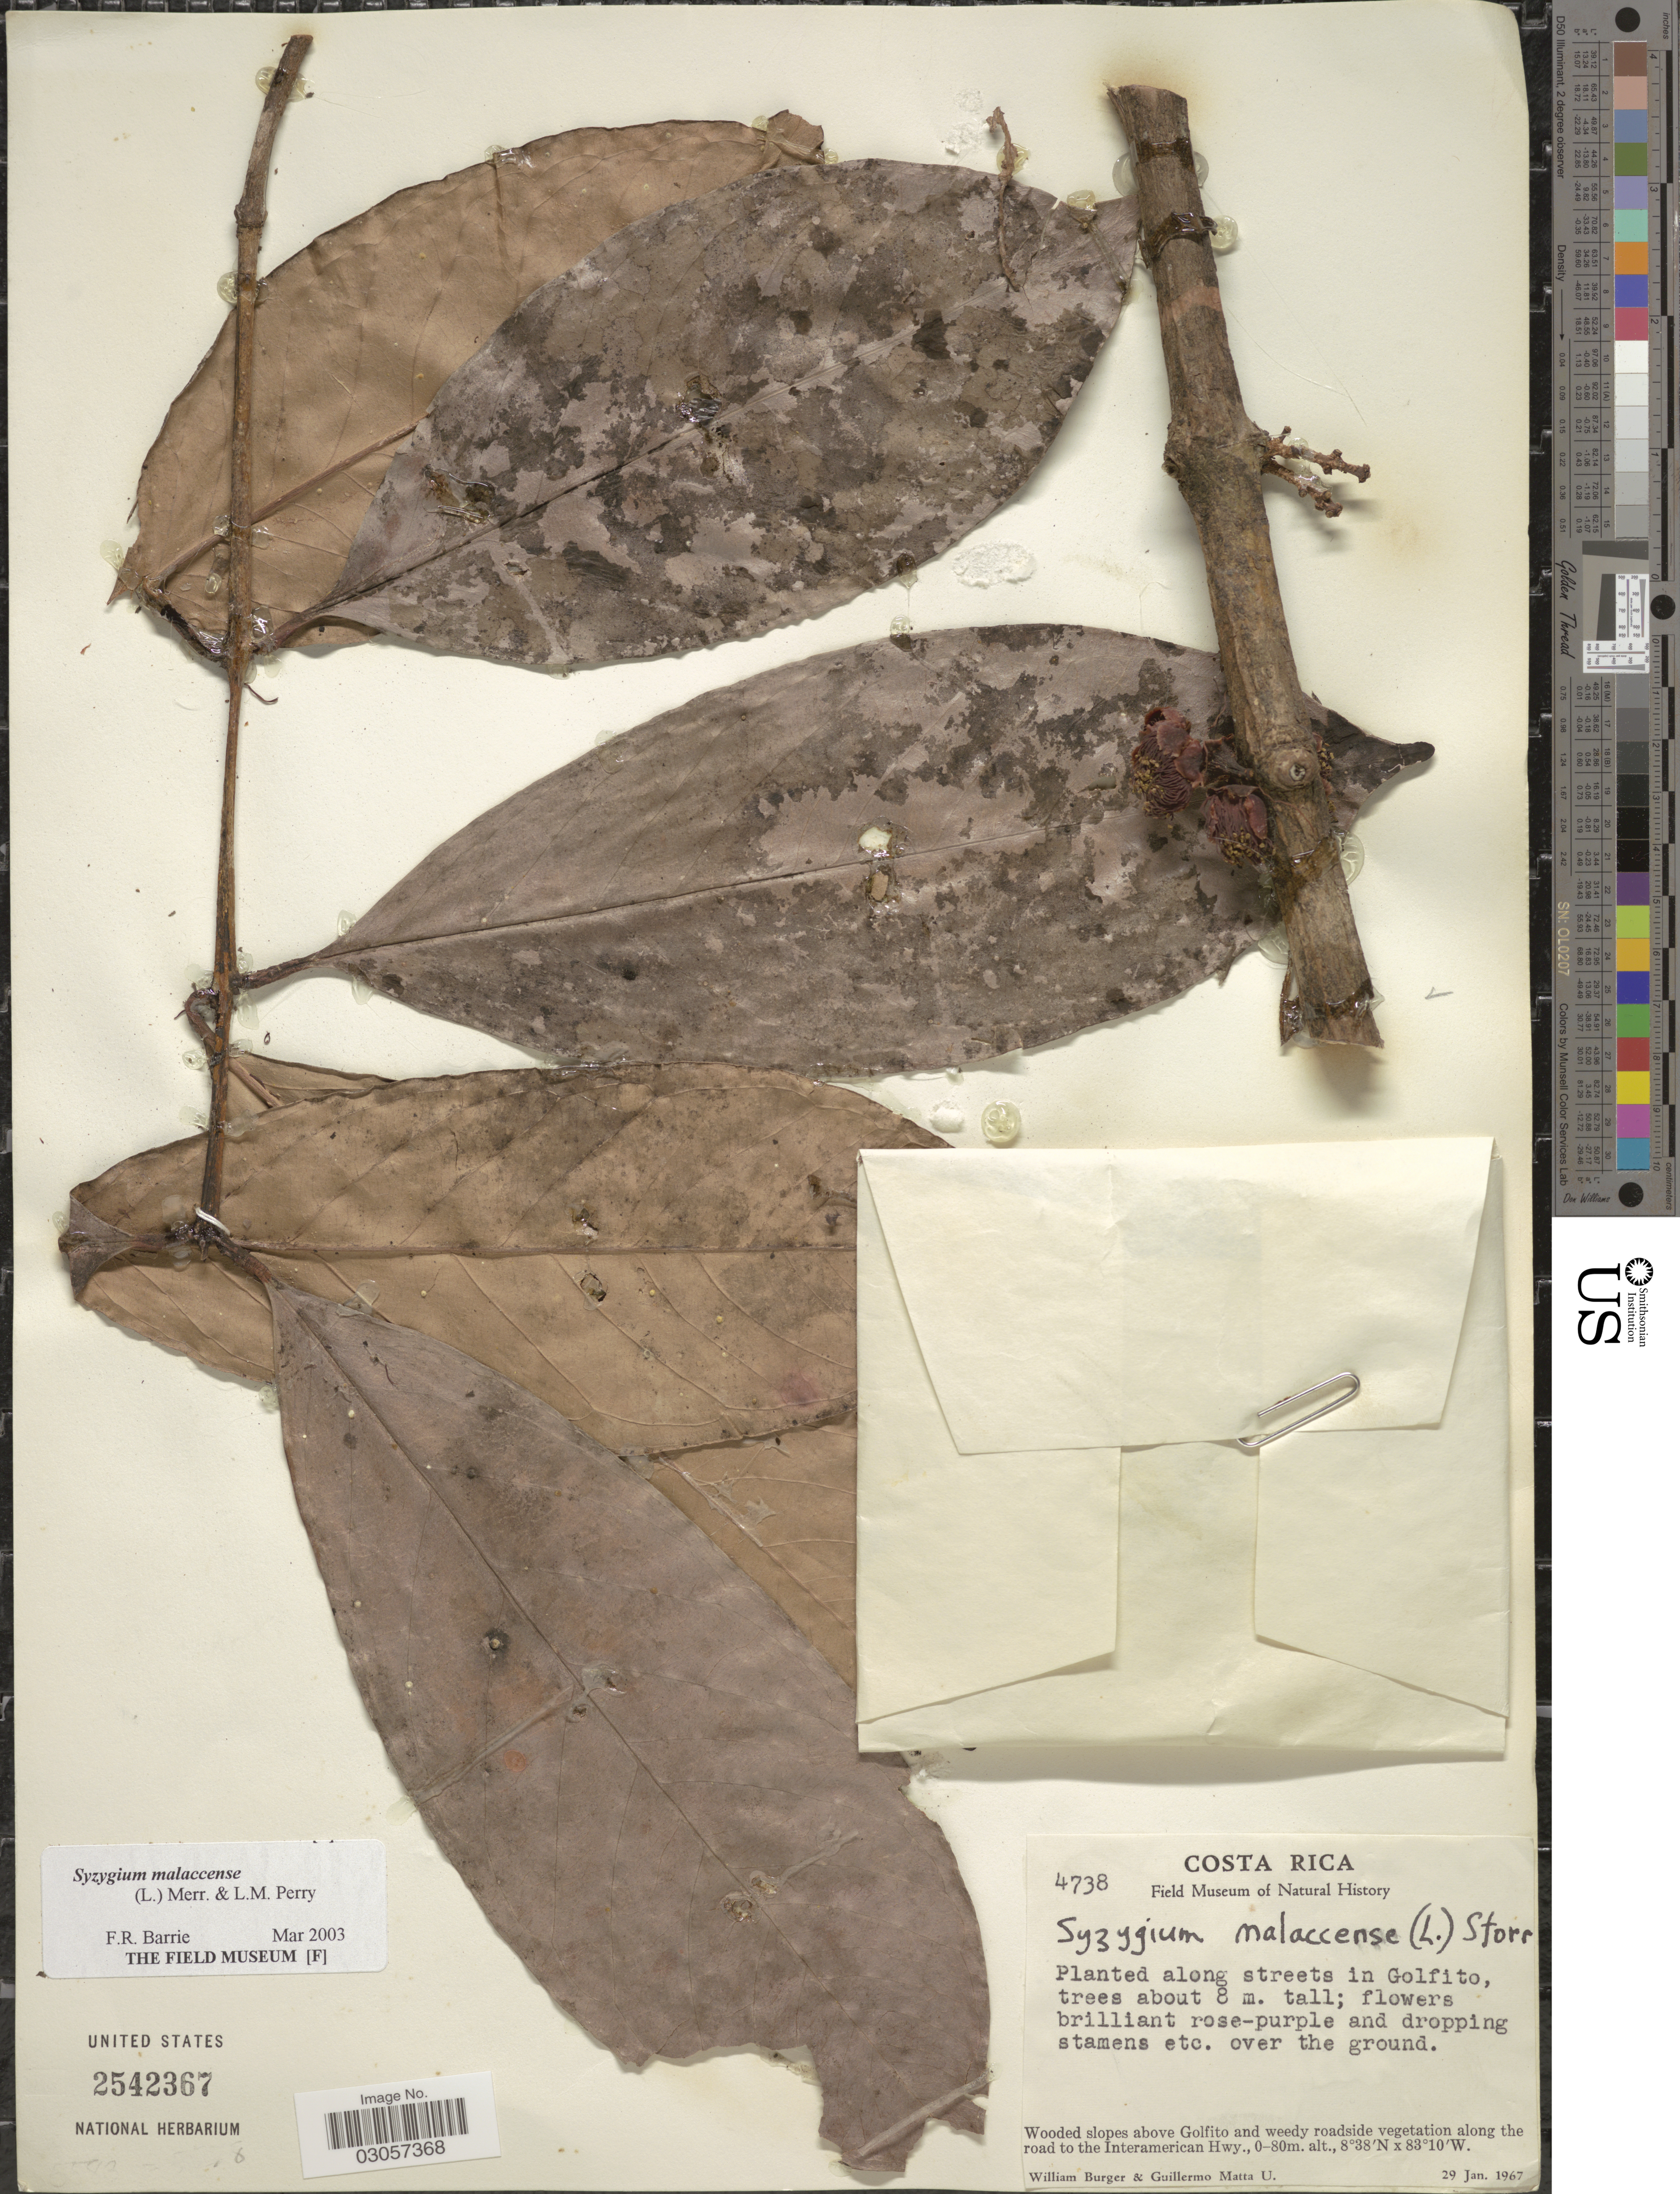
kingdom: Plantae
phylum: Tracheophyta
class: Magnoliopsida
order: Myrtales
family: Myrtaceae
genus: Syzygium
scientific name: Syzygium malaccense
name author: (L.) Merr. & L.M. Perry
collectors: W. Burger & G. Matta U.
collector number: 4738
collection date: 1967-01-29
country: Costa Rica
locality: Wooded slopes above Golfito and weedy roadside vegetation along the road to the Interamerican Hwy.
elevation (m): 0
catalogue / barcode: US 2542367